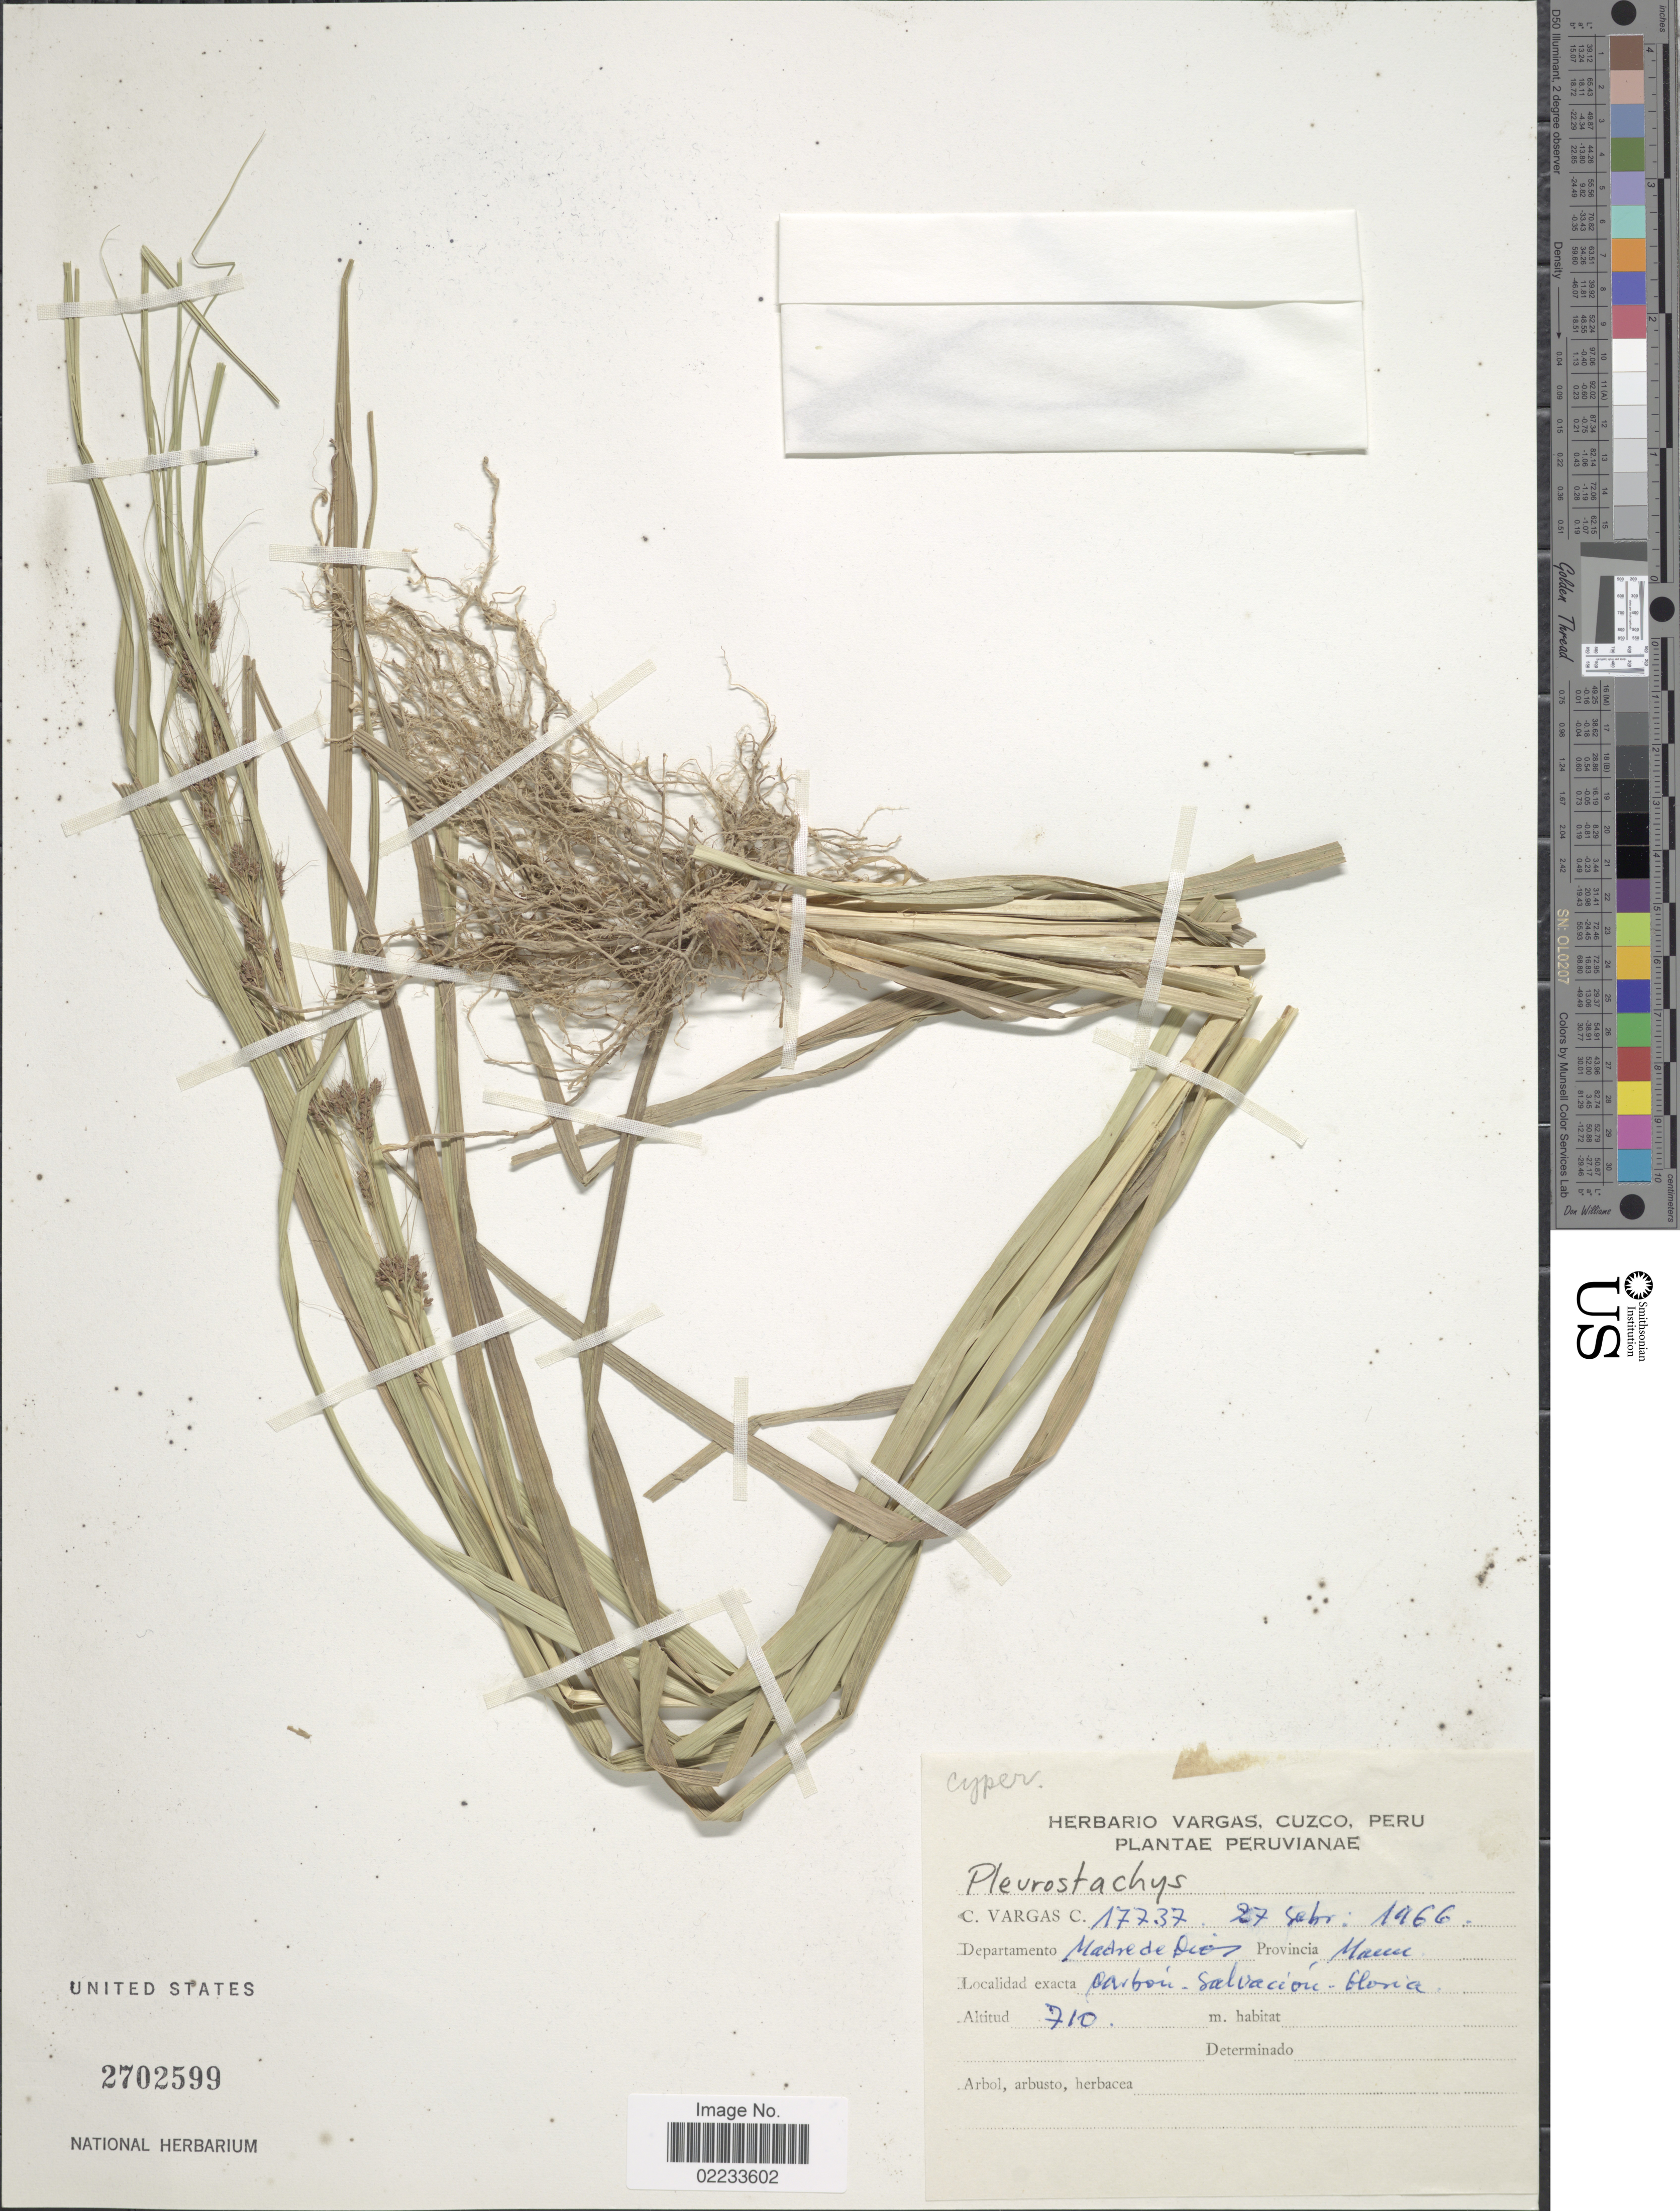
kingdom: Plantae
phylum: Tracheophyta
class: Liliopsida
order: Poales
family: Cyperaceae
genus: Rhynchospora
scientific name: Rhynchospora orbigniana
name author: (Brongn.) L.B. Sm.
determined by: Strong, Mark T., (BOT), Smithsonian Institution - National Museum of Natural History (UNITED STATES)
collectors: C. Vargas Calderón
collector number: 17737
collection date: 1966-02-27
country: Peru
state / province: Madre de Dios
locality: Provincia Manu, Carbón - Salvación - Gloria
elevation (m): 710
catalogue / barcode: US 2702599